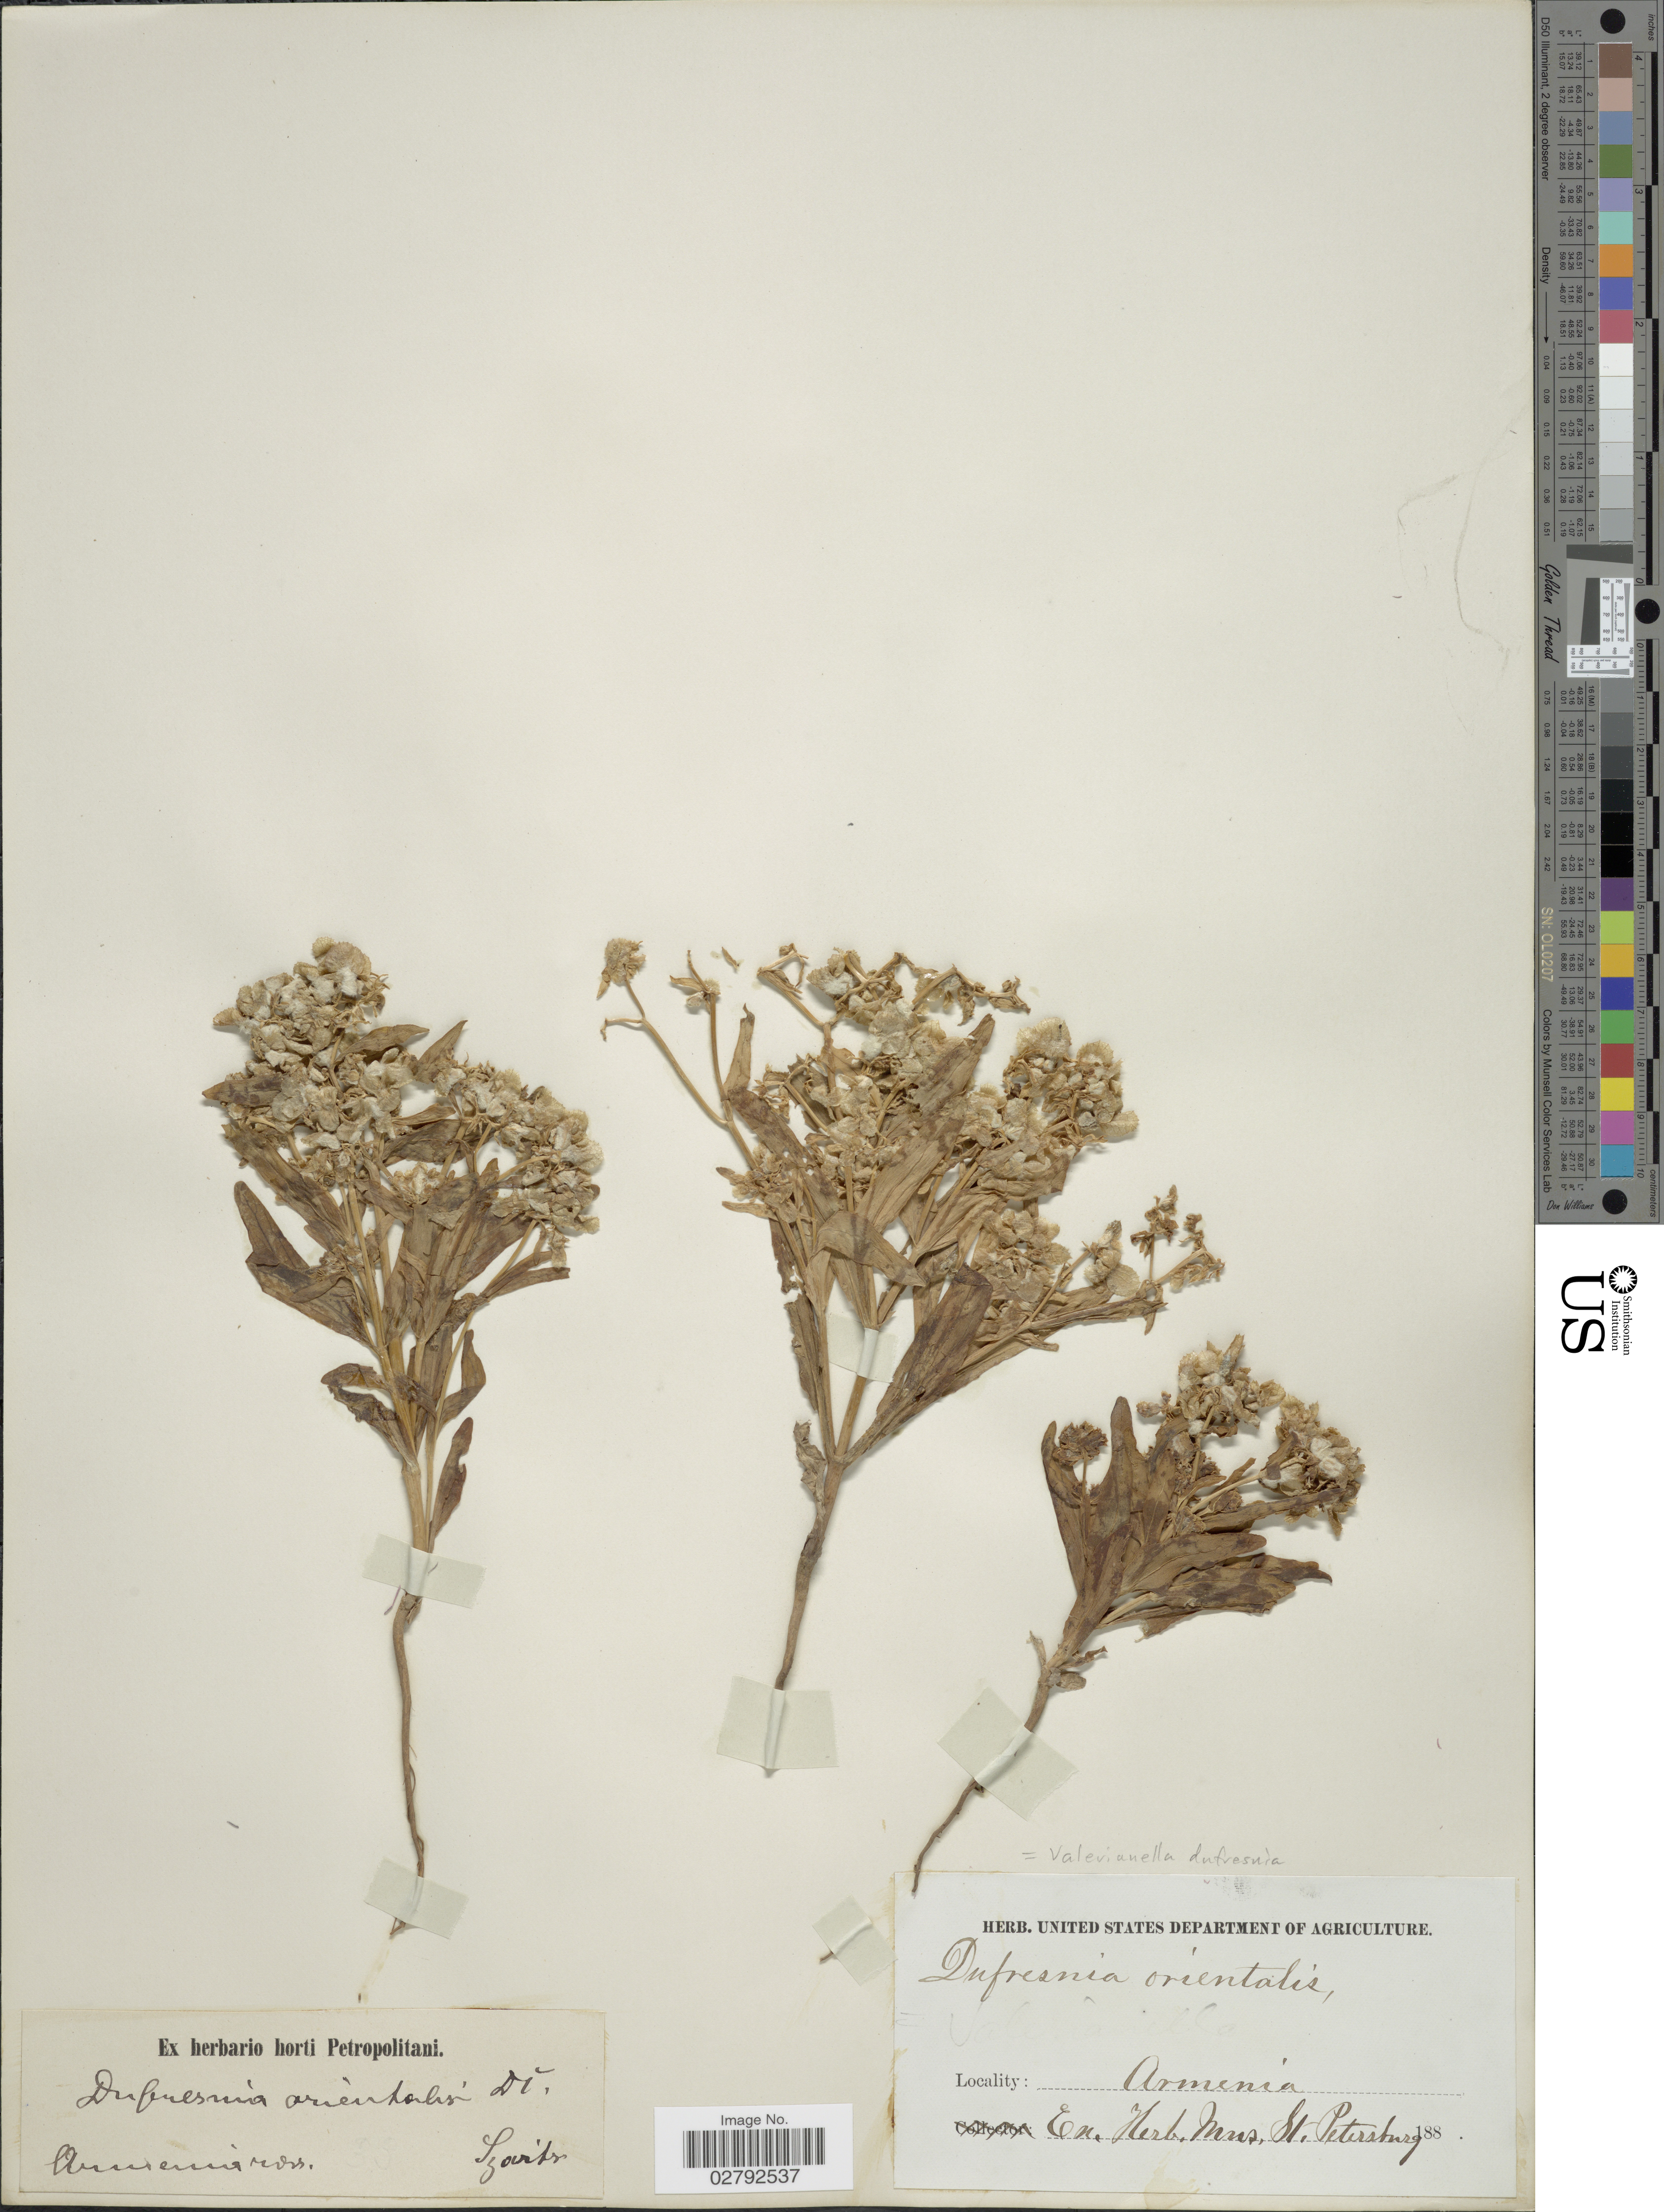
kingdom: Plantae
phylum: Tracheophyta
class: Magnoliopsida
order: Dipsacales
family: Caprifoliaceae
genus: Valerianella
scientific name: Valerianella dufresnia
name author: Bunge ex Boiss.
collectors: Szovits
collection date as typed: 188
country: Armenia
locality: Armenia ross.